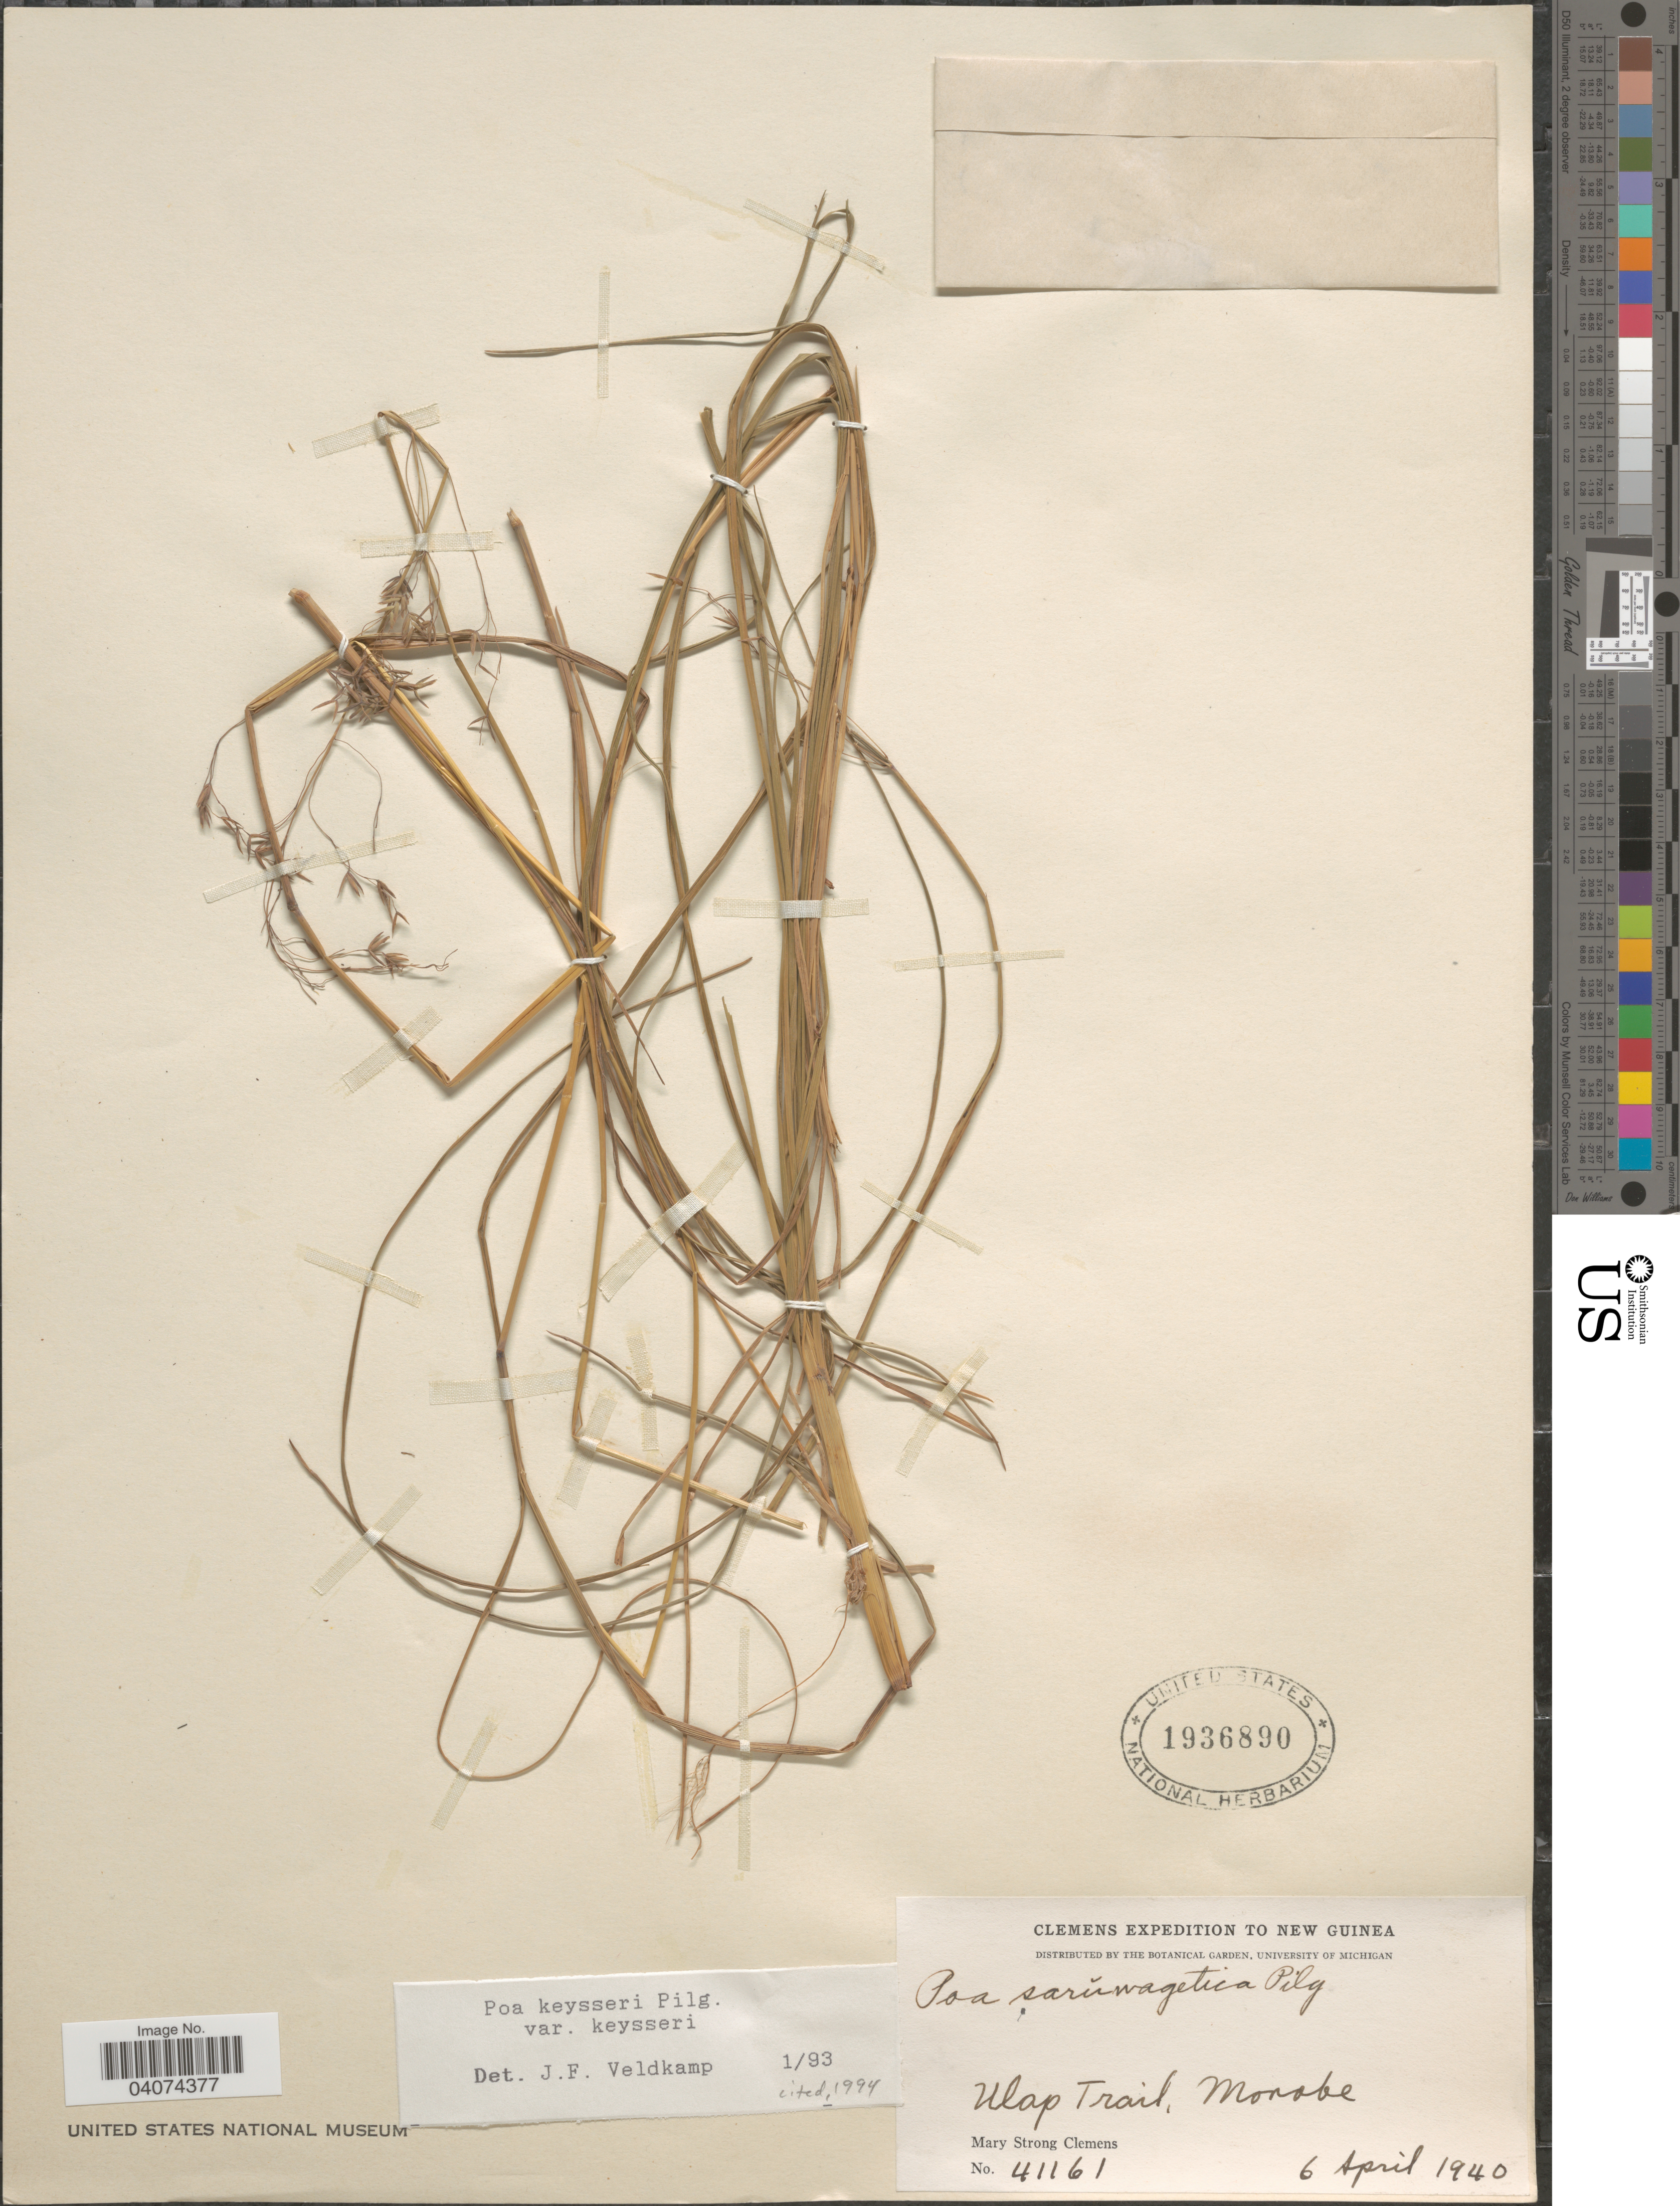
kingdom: Plantae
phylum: Tracheophyta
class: Liliopsida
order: Poales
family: Poaceae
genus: Poa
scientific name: Poa keysseri subsp. keysseri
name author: Pilg.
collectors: M. S. Clemens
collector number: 41161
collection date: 1940-04-06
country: Papua New Guinea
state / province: Morobe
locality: Clemens Expedition to New Guinea. Ulap Trail.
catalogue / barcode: US 1936890